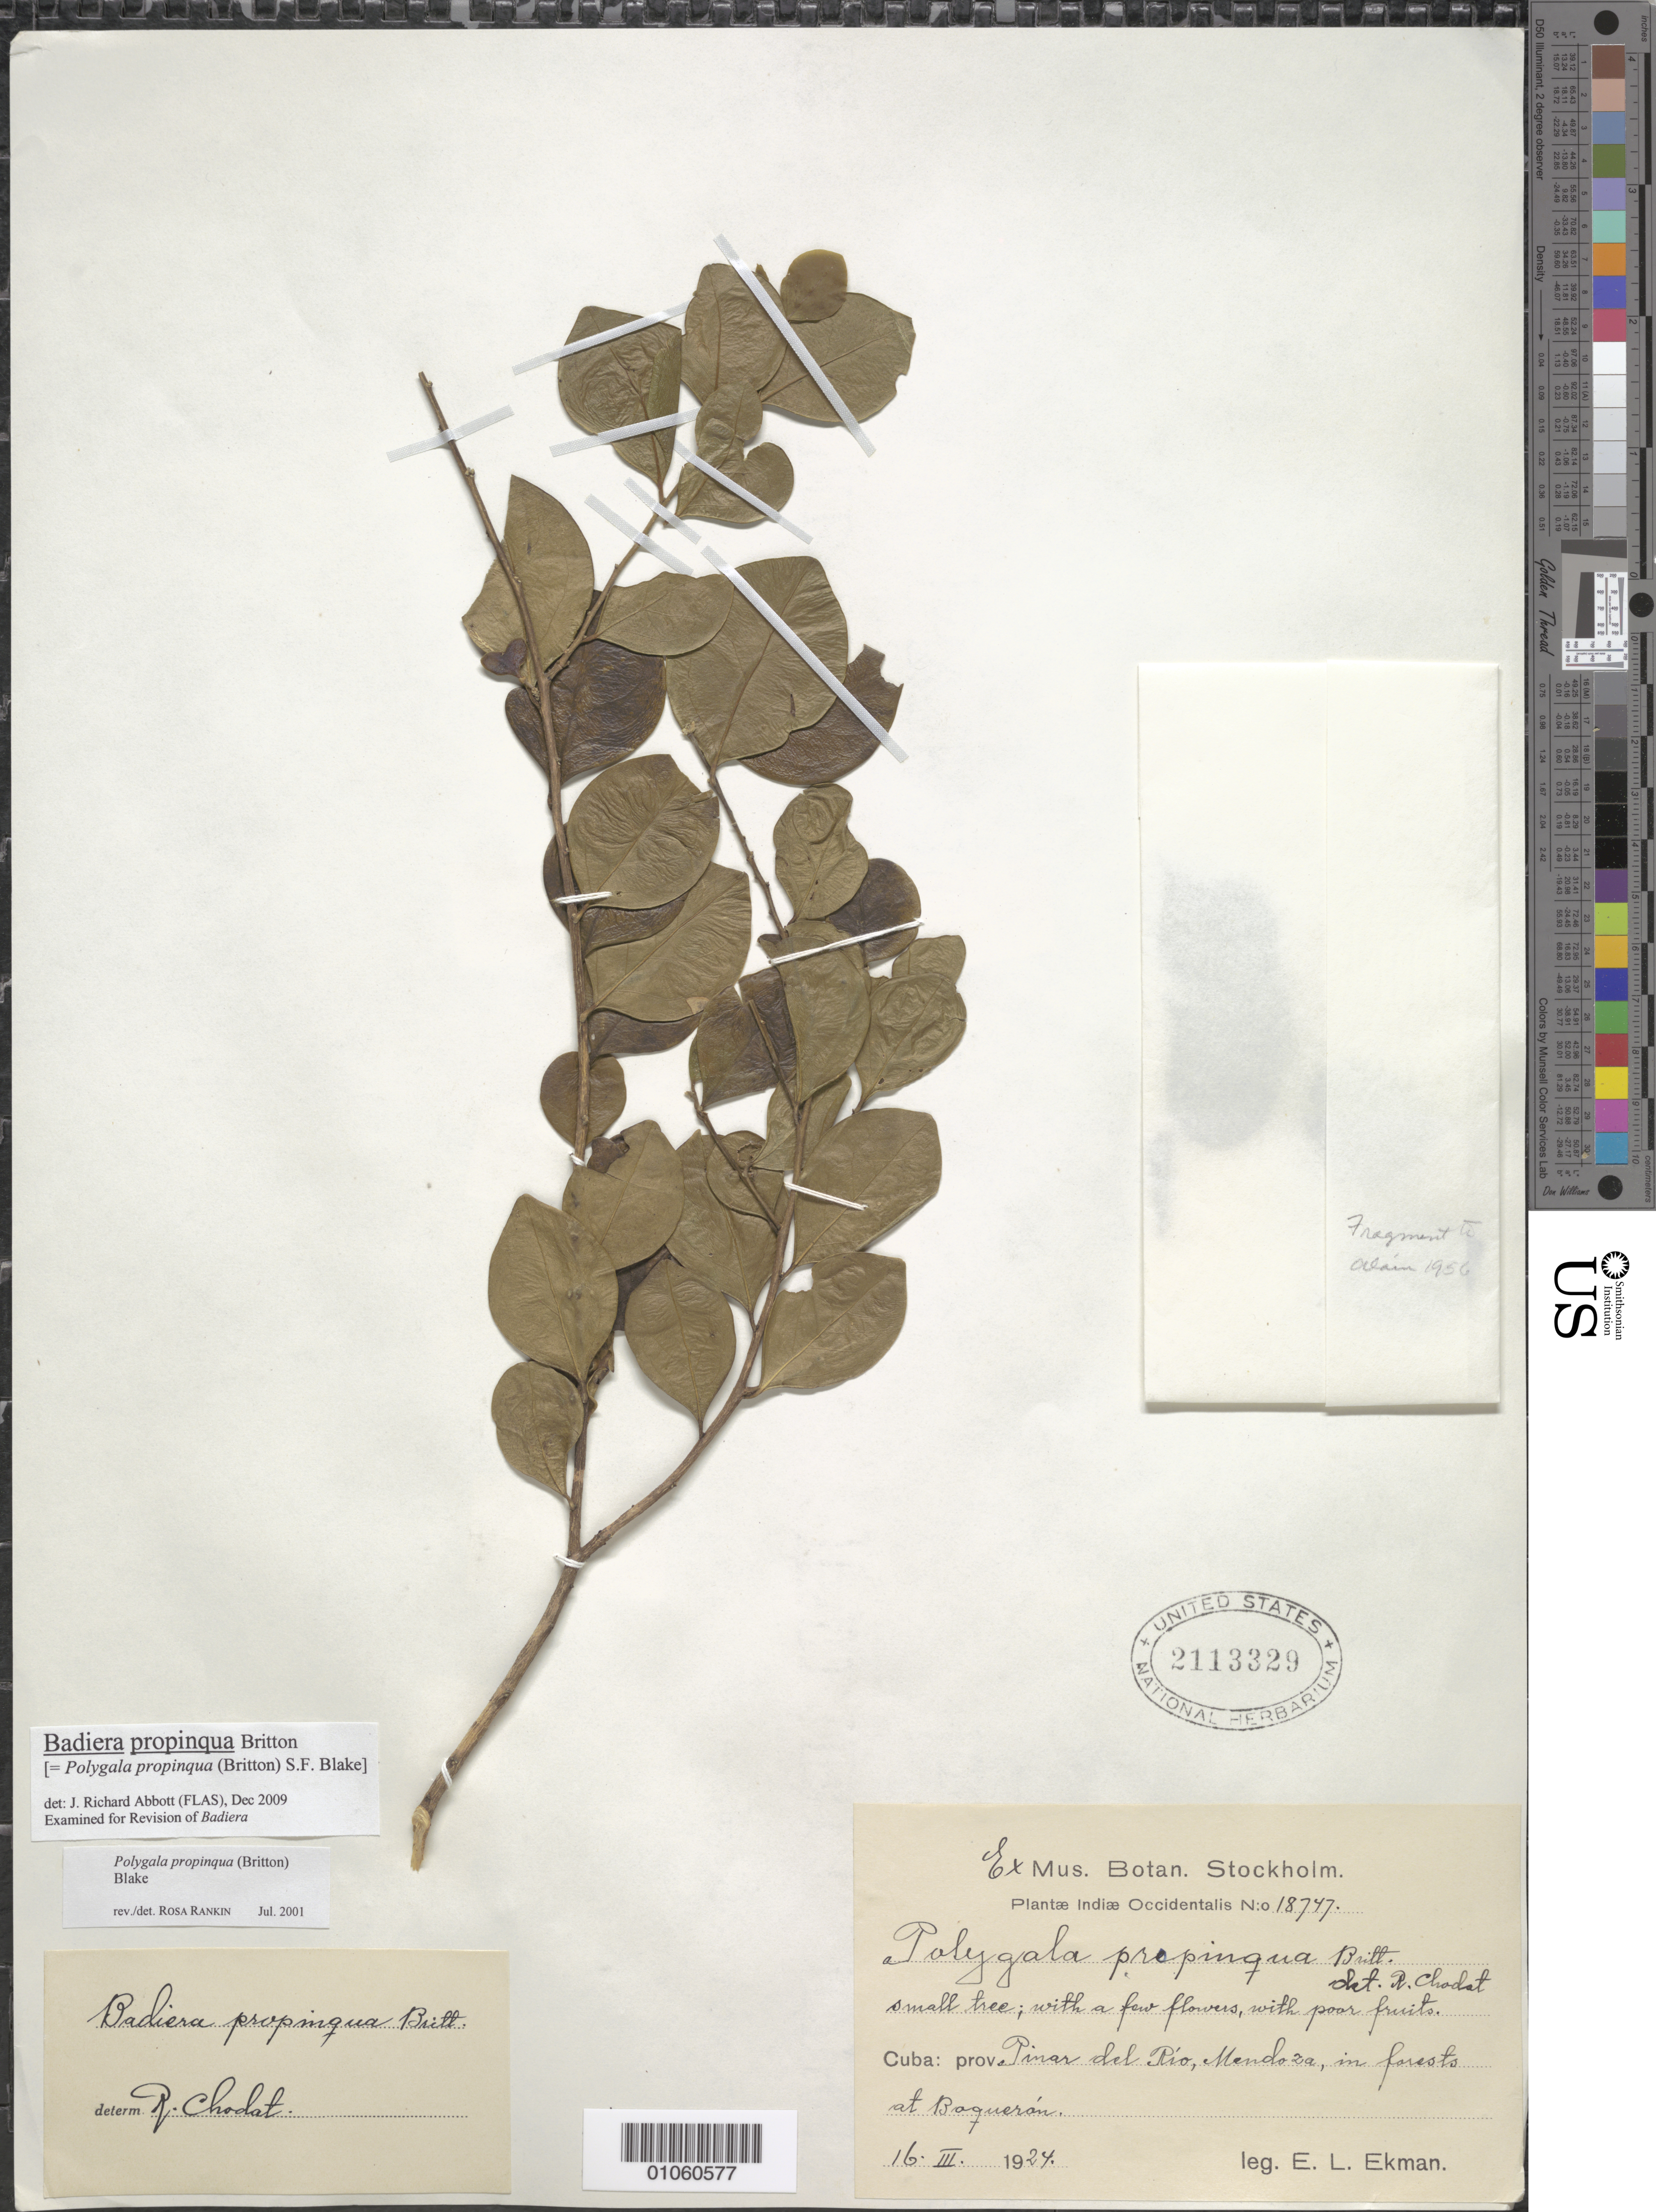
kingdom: Plantae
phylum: Tracheophyta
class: Magnoliopsida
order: Fabales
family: Polygalaceae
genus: Badiera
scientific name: Badiera propinqua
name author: Britton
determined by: Abbott, J. R., (FLAS)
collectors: E. L. Ekman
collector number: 18747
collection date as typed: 16 Mar 1924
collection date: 1924-03-16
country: Cuba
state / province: Pinar del Río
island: Cuba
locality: Mendoza, at Baquerón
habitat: In forests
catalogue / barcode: US 2113329